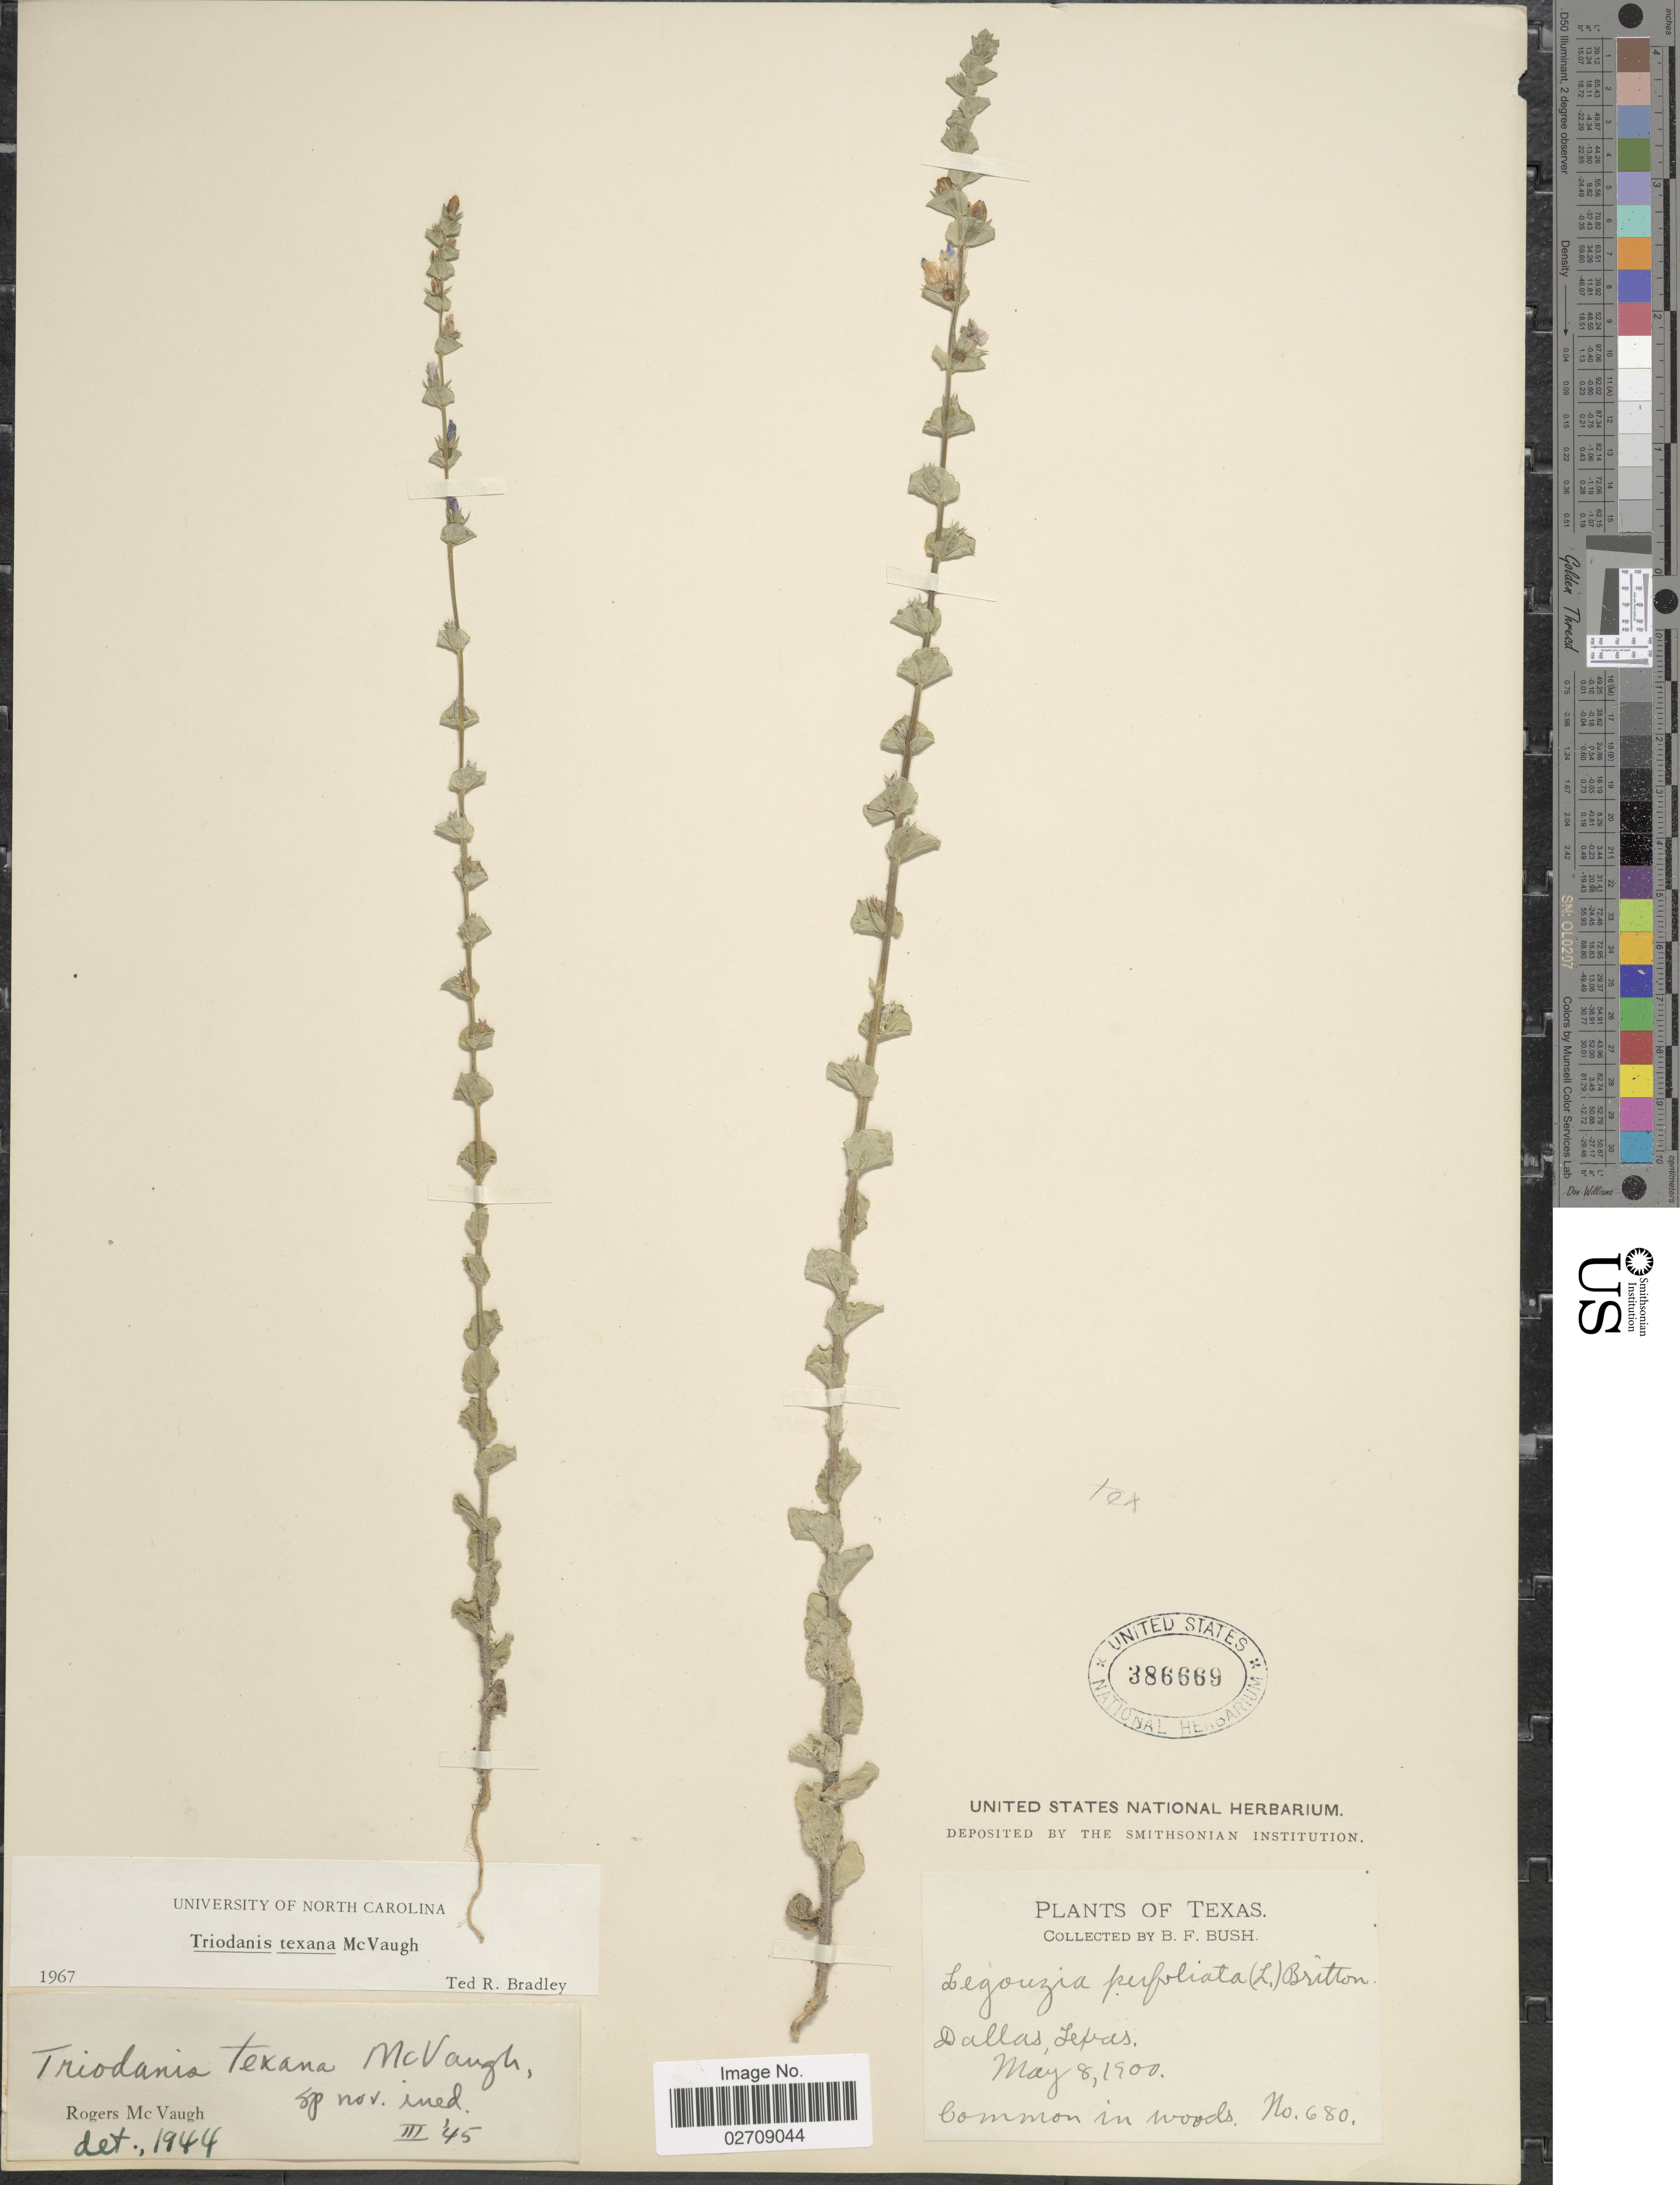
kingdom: Plantae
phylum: Tracheophyta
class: Magnoliopsida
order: Asterales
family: Campanulaceae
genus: Triodanis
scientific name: Triodanis texana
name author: McVaugh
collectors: B. F. Bush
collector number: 680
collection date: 1900-05-08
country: United States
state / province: Texas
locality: Dallas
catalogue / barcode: US 386669